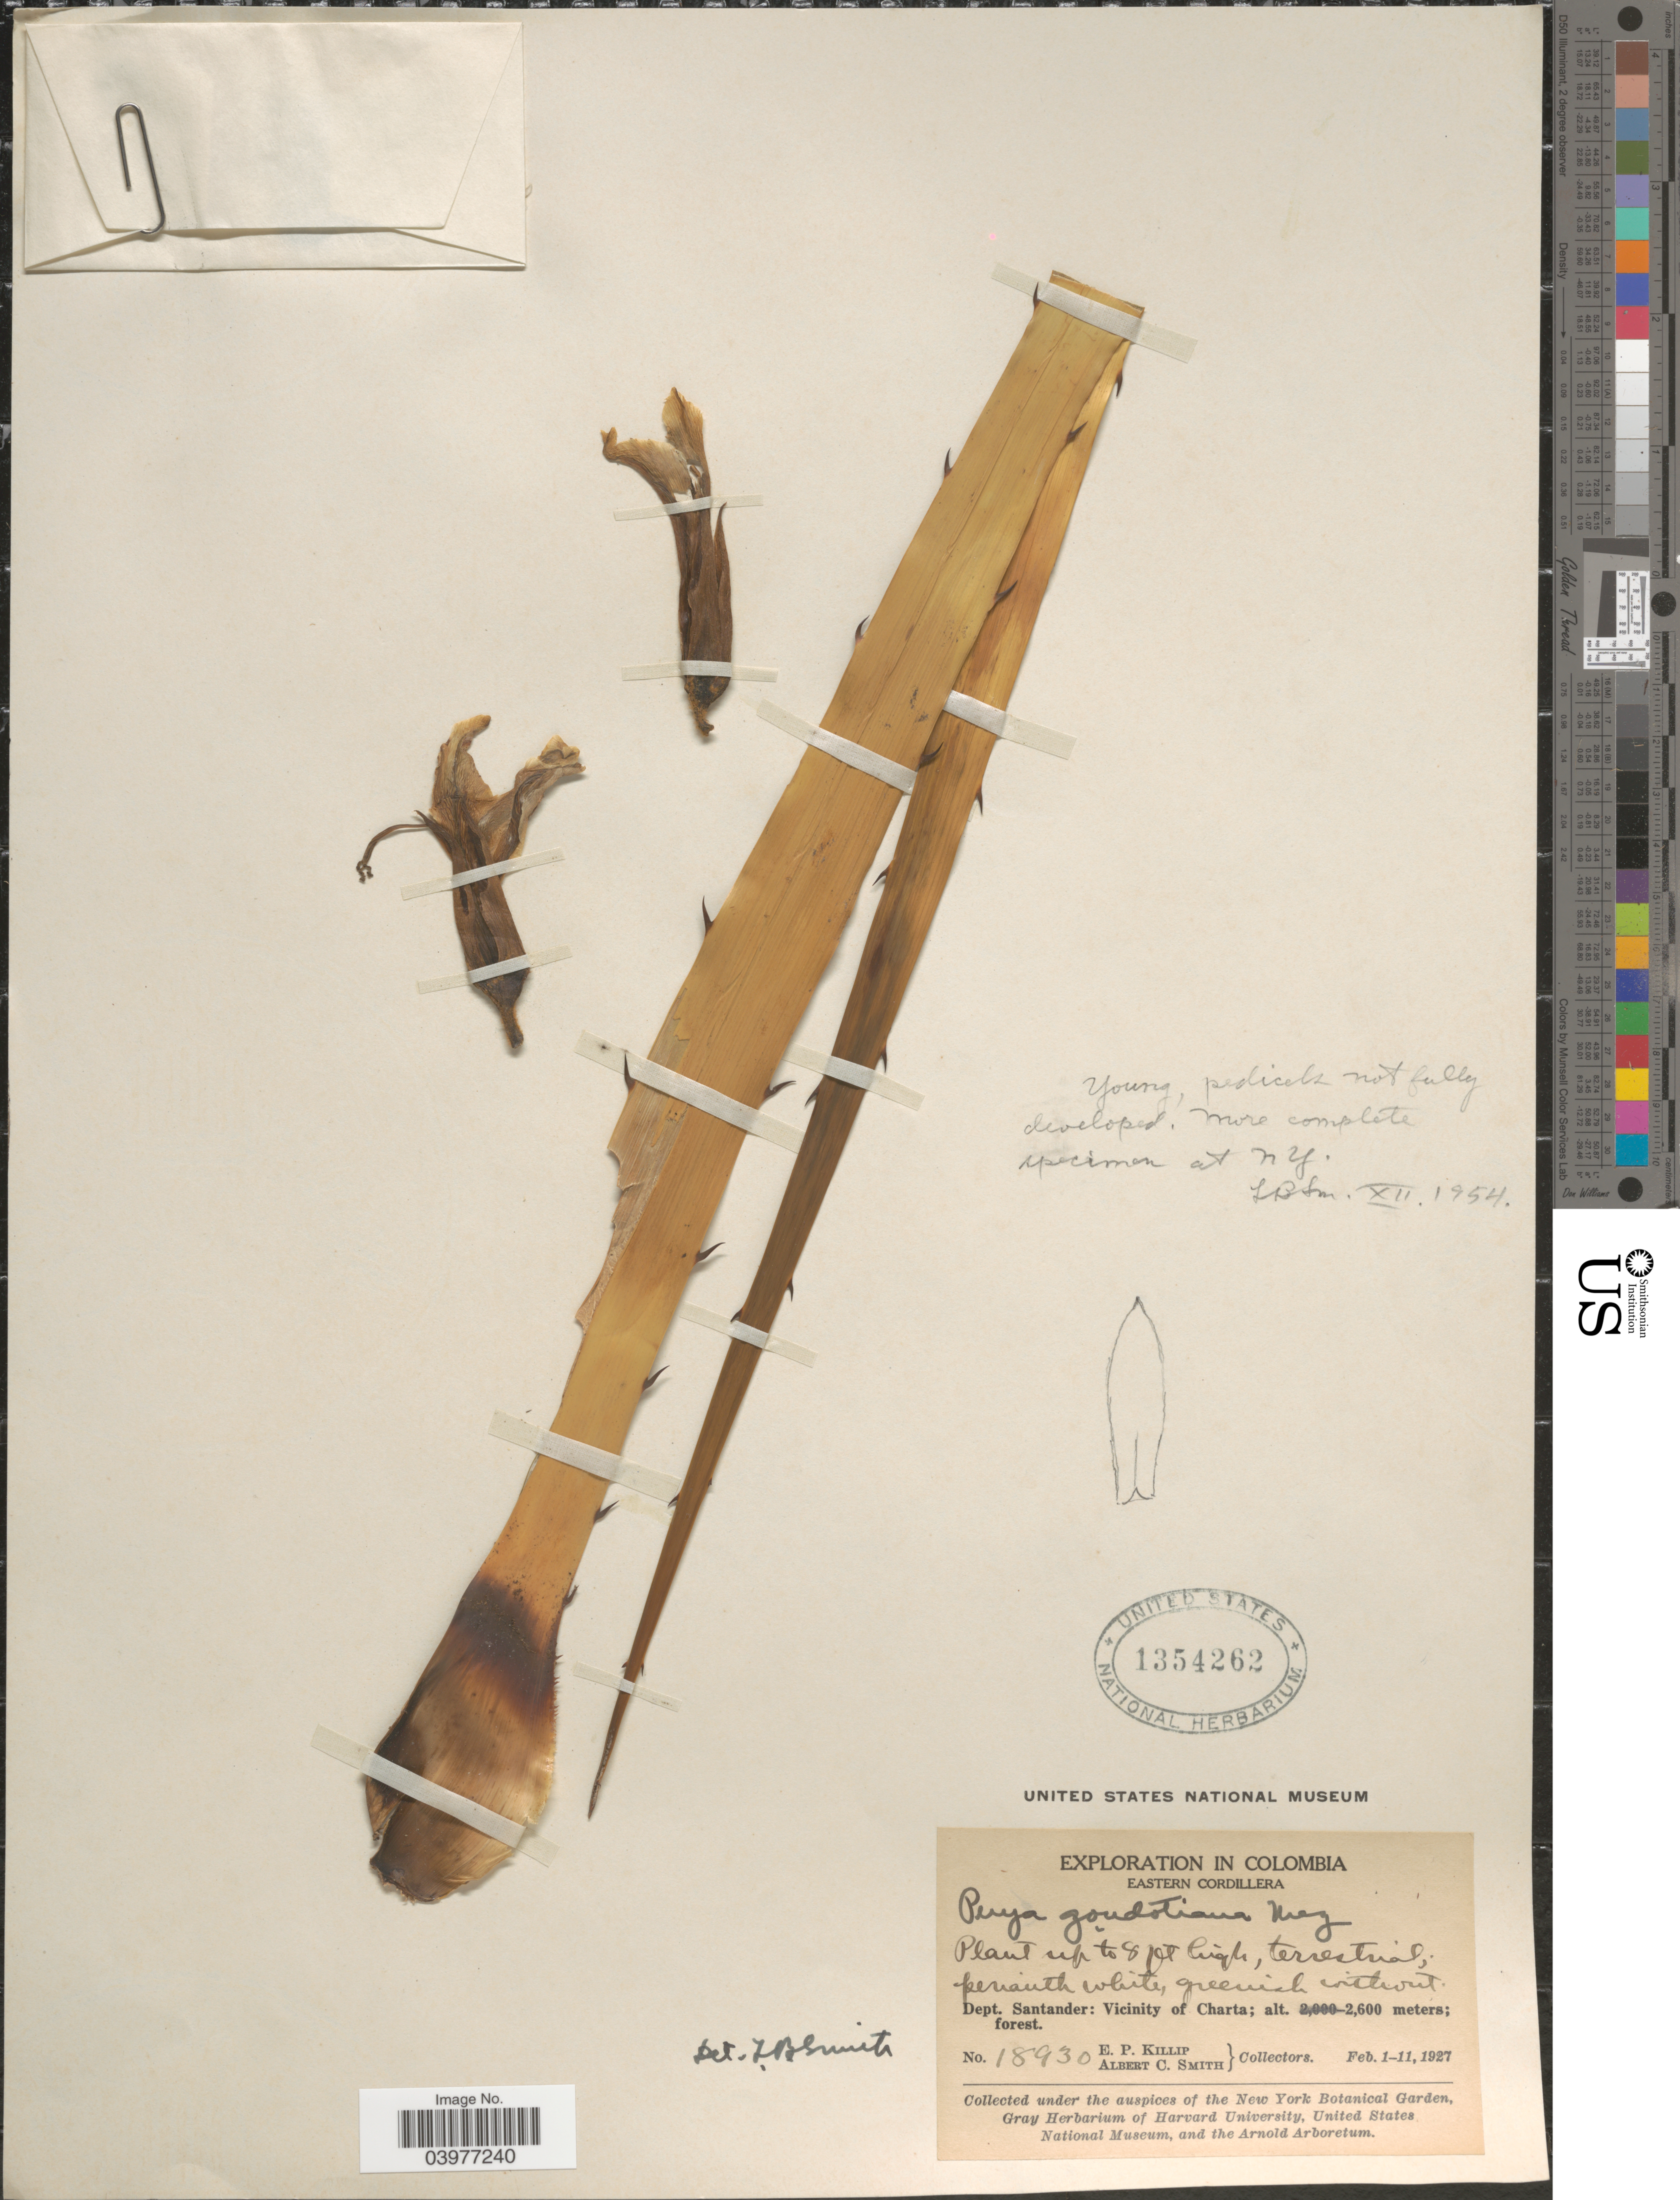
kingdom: Plantae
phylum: Tracheophyta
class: Liliopsida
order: Poales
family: Bromeliaceae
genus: Puya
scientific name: Puya goudotiana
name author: Mez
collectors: E. P. Killip & A. C. Smith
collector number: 18930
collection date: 1927-02-01/1927-02-11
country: Colombia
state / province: Santander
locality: Eastern Cordillera. Dept. Santander: Vicinity of Charta.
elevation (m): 2600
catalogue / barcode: US 1354262